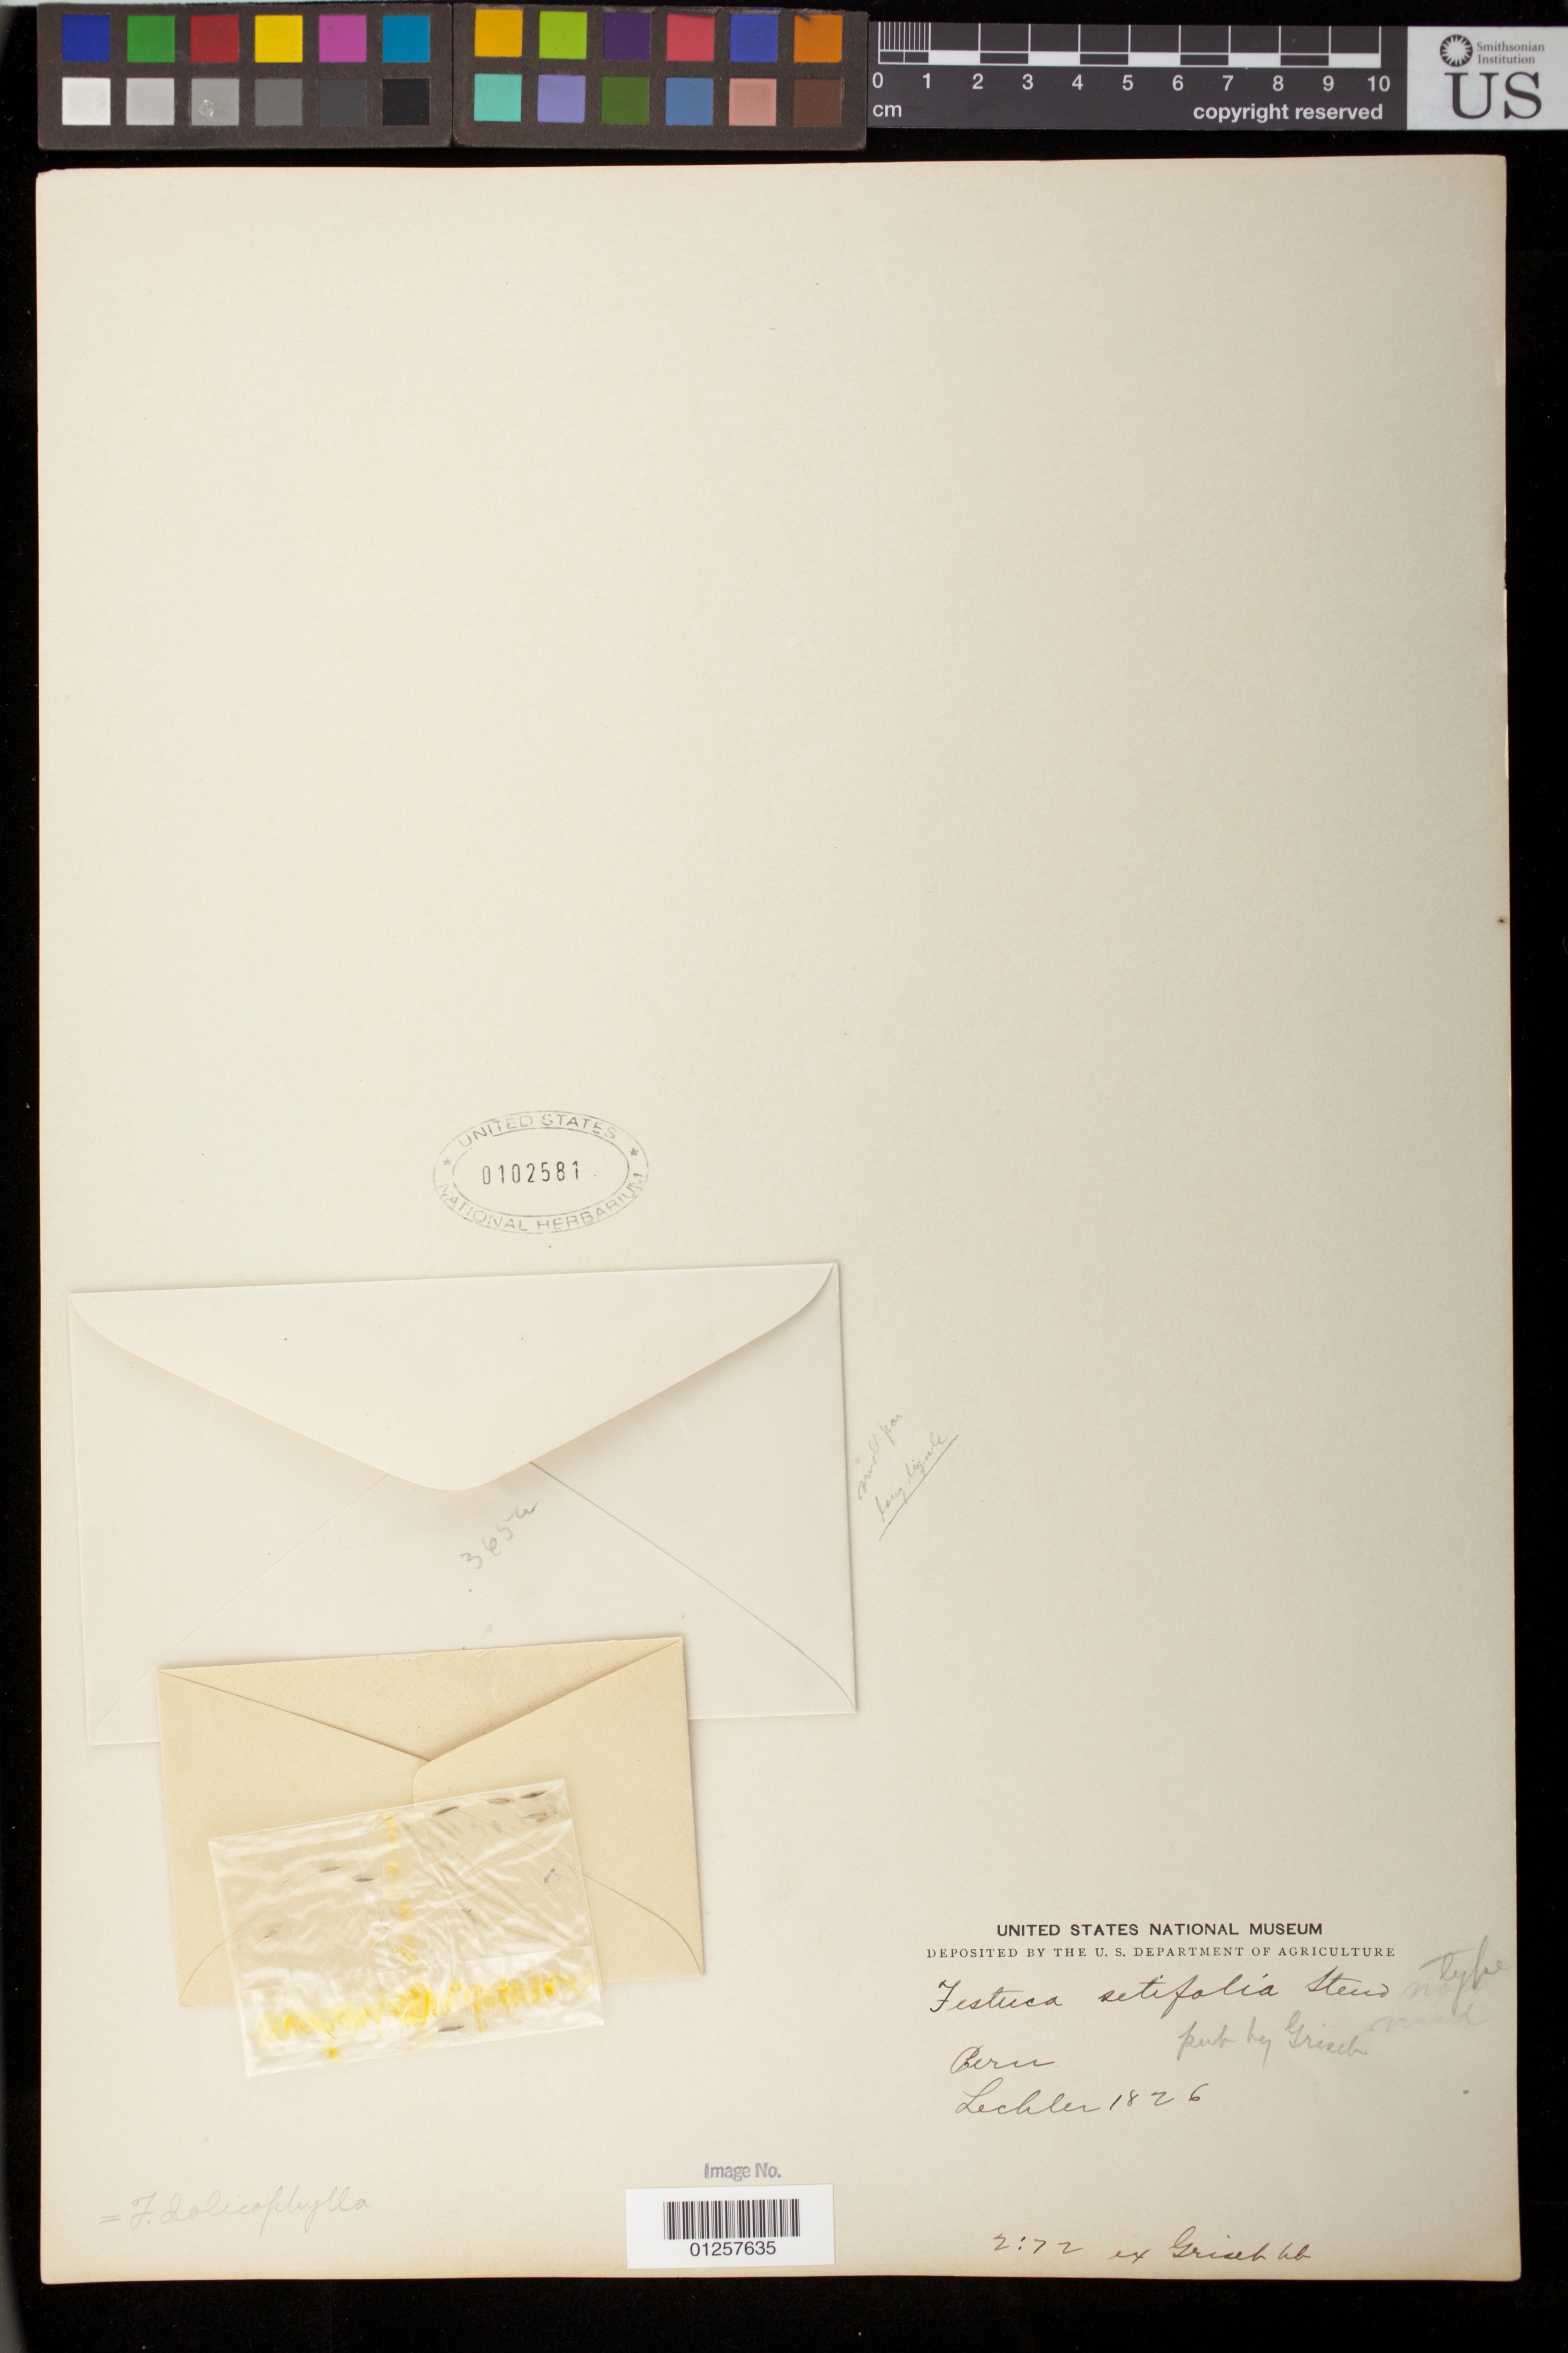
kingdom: Plantae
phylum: Tracheophyta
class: Liliopsida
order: Poales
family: Poaceae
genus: Festuca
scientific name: Festuca setifolia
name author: Steud. ex Griseb.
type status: Isolectotype Fragment; Type Collection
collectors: W. Lechler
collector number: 1826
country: Peru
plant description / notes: ex Griseb hb.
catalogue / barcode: US 102581